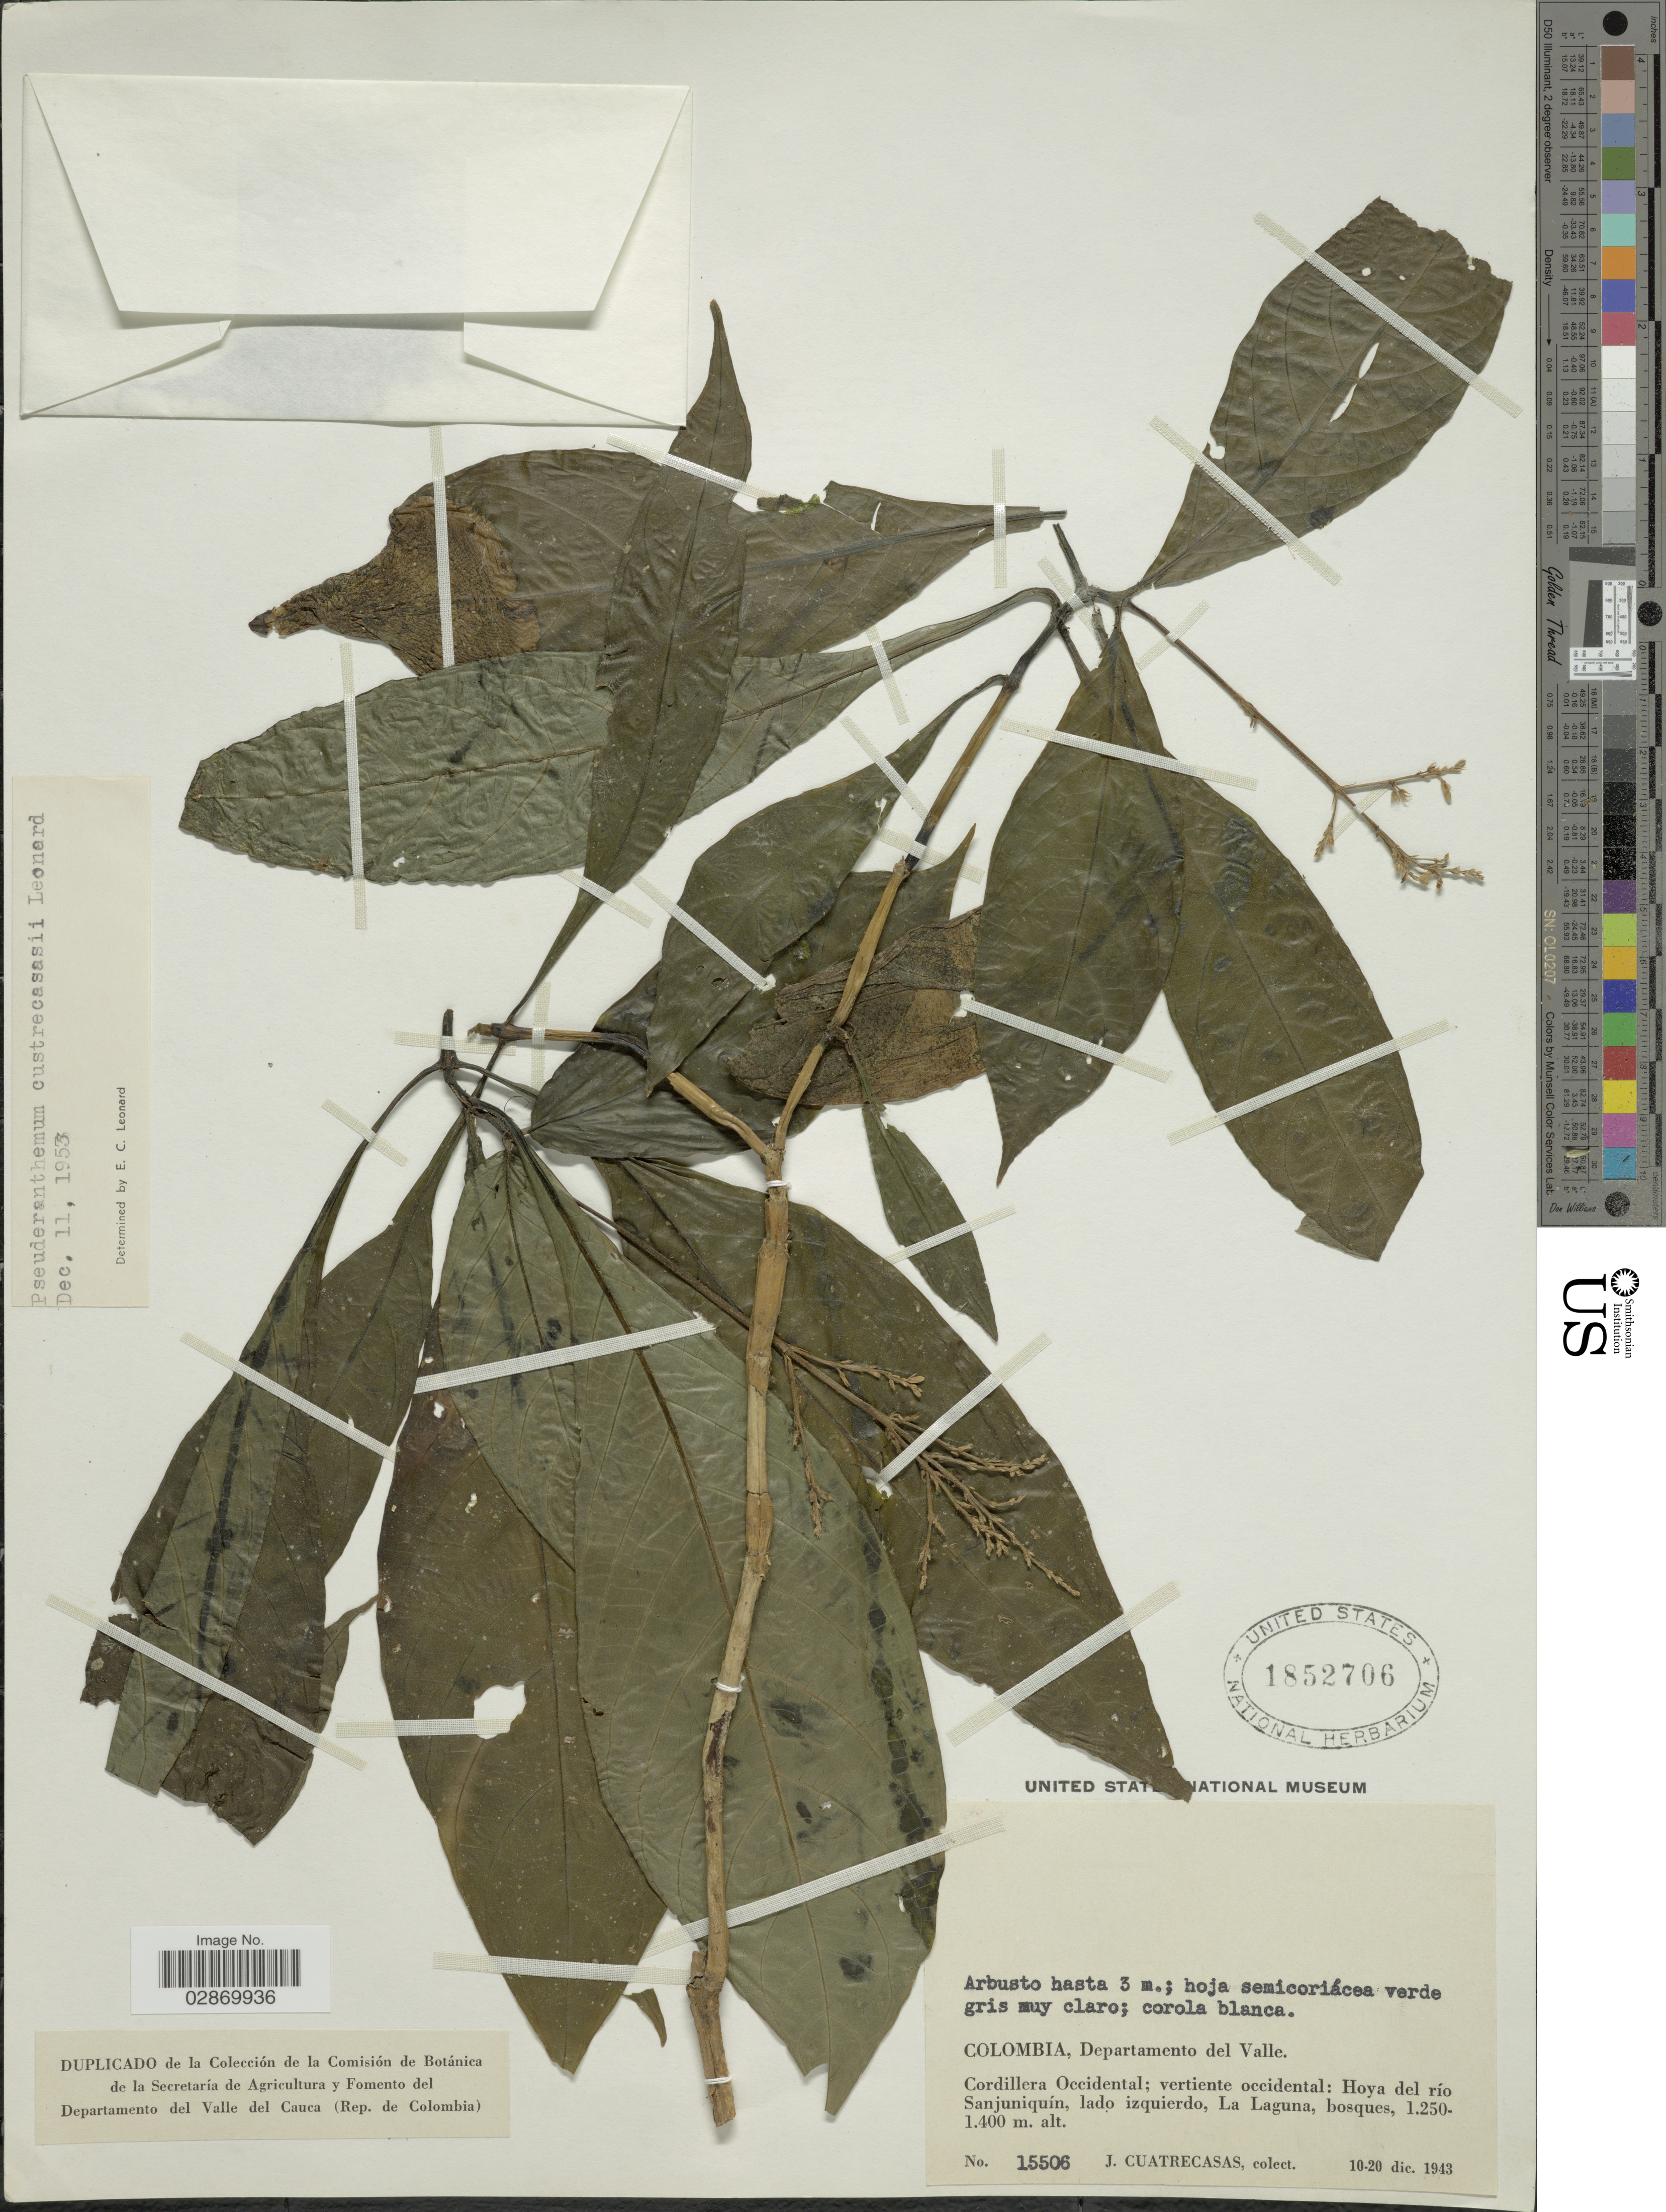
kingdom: Plantae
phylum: Tracheophyta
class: Magnoliopsida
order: Lamiales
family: Acanthaceae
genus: Pseuderanthemum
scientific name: Pseuderanthemum cuatrecasasii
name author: Leonard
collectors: J. Cuatrecasas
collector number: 15506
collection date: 1943-12-10/1943-12-20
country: Colombia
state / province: Valle del Cauca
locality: Departamento del Valle. Cordillera Occidental, vertiente occidental, Hoya del río Sanjuniquín, lado izquierdo, La Laguna.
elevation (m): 1250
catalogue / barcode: US 1852706